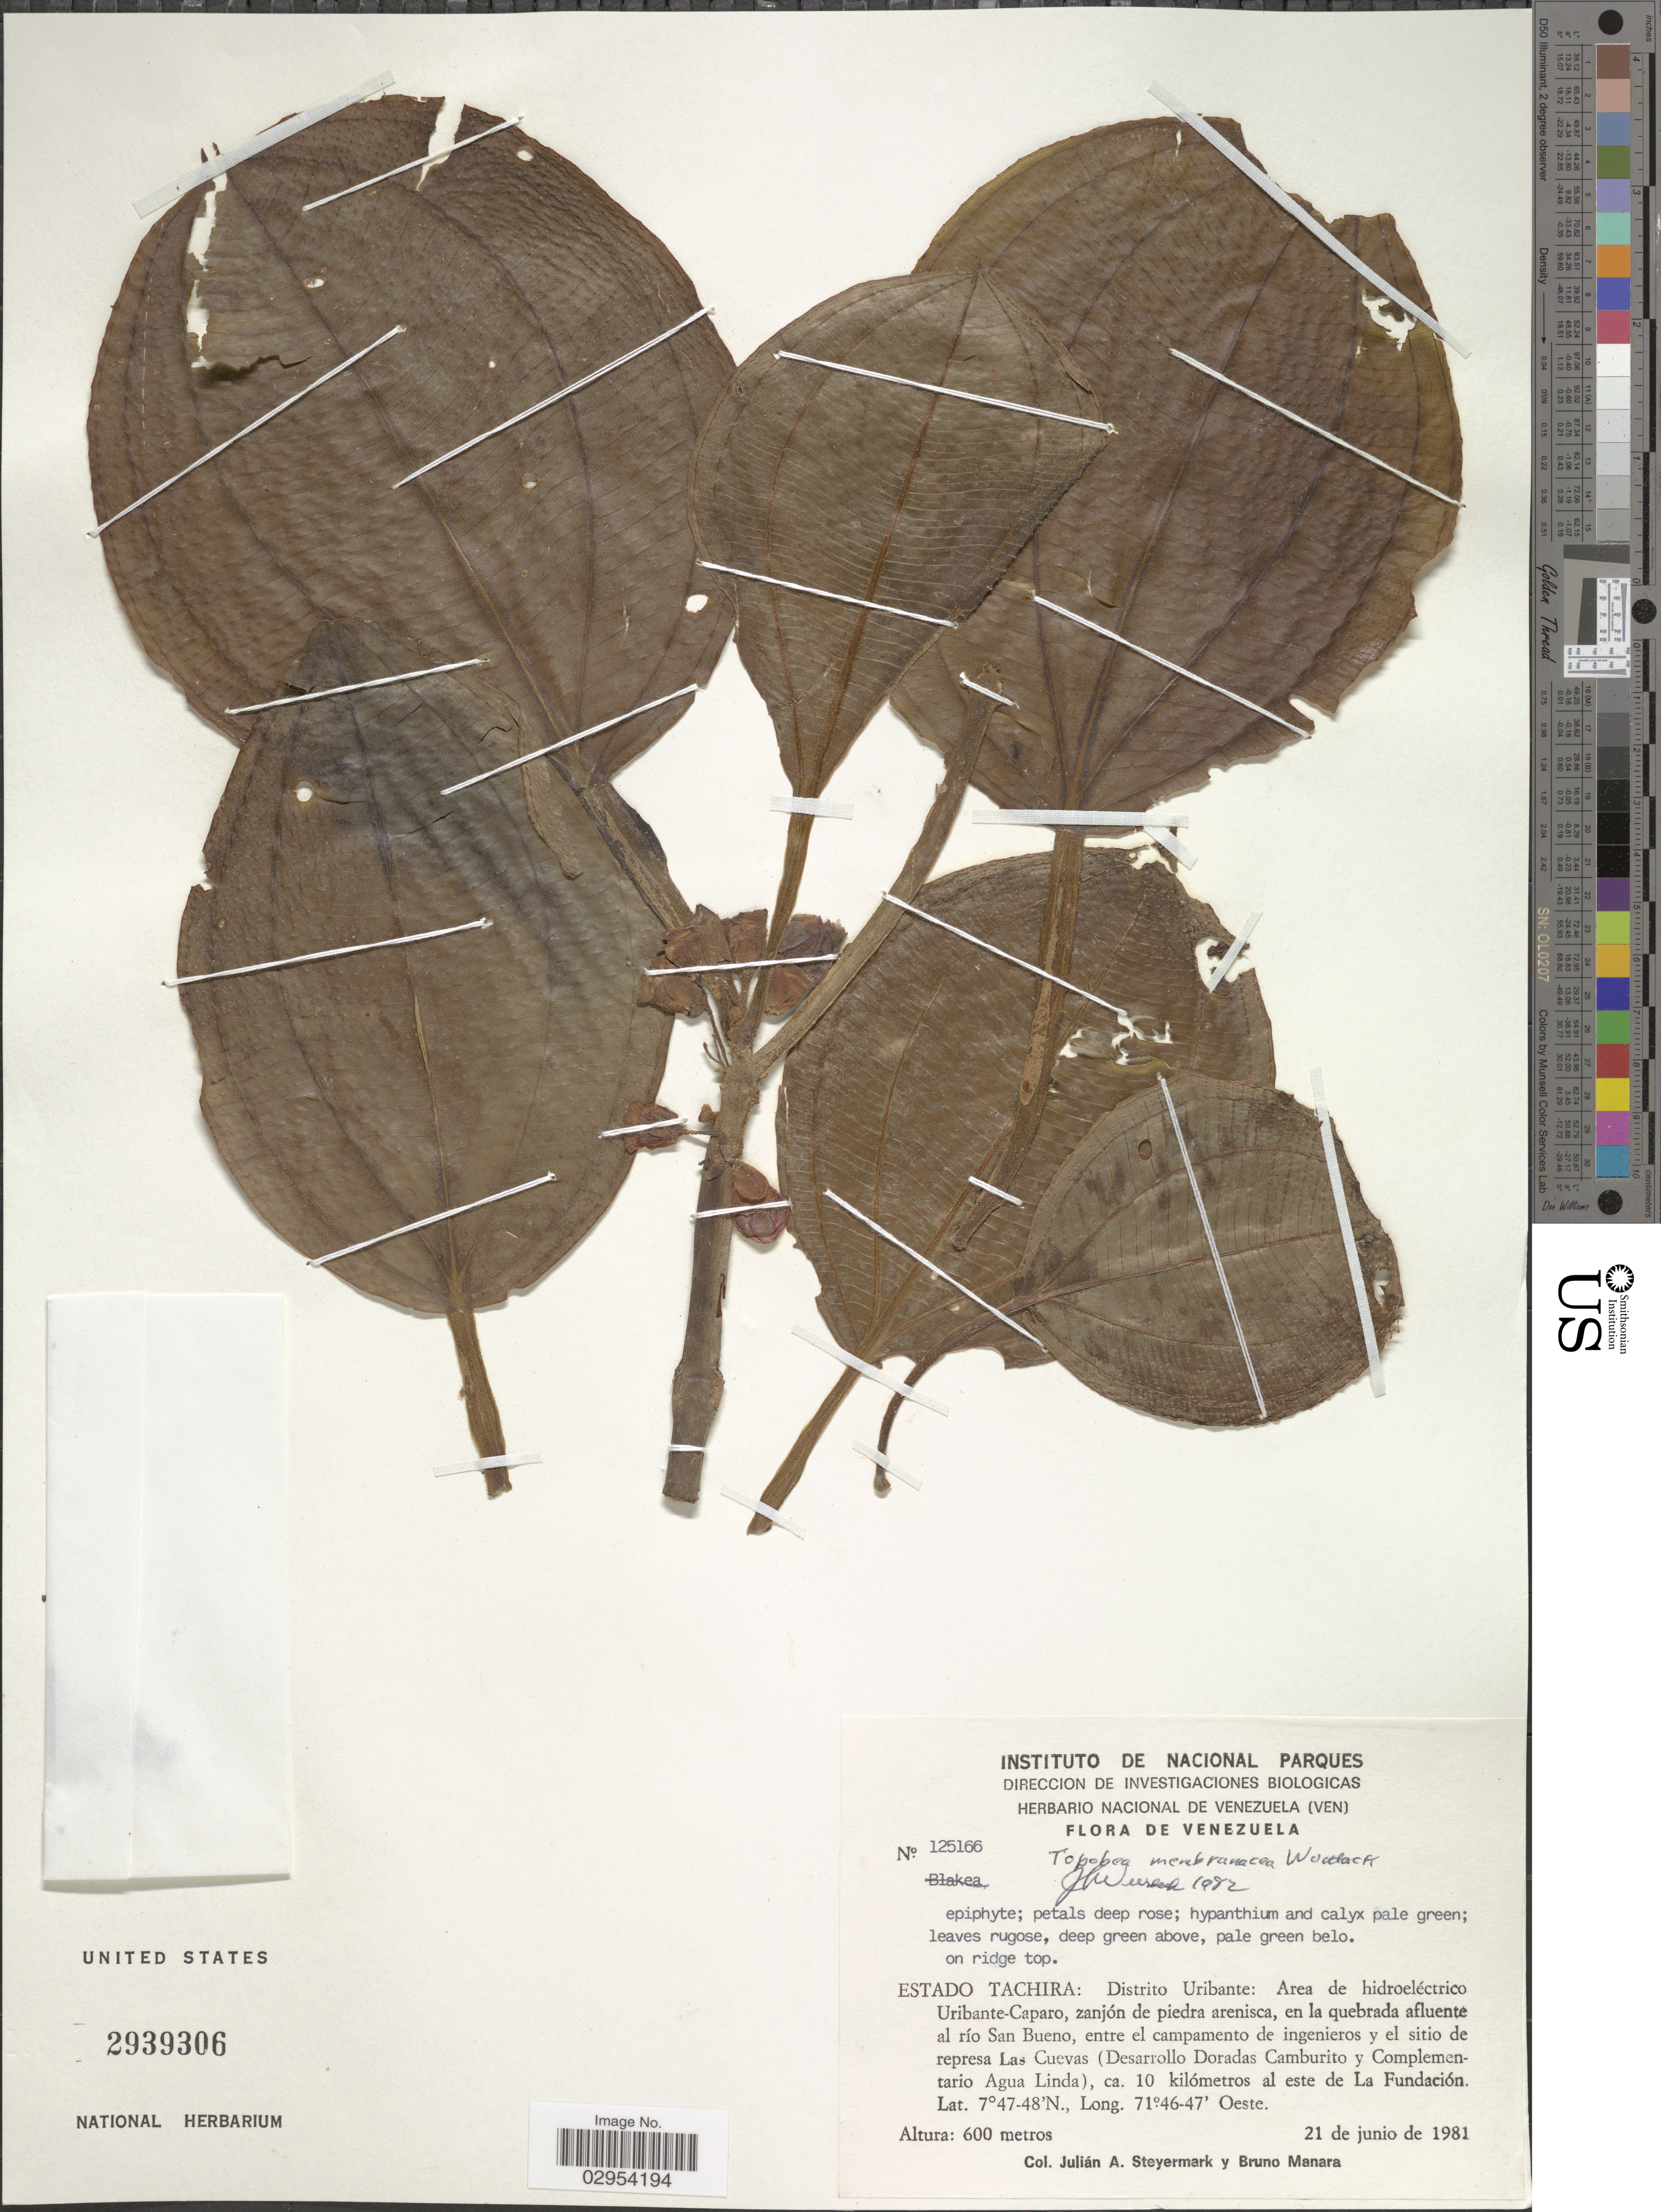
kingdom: Plantae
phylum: Tracheophyta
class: Magnoliopsida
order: Myrtales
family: Melastomataceae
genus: Topobea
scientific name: Topobea membranacea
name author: Wurdack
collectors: J. Steyermark & B. Manara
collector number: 125166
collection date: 1981-06-21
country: Venezuela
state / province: Tachira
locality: Distrito Uribante: Area de hidroeléctrico Uribante-Caparo, zanjón de piedra arenisca, en la quebrada afluente al río San Bueno, entre el campamento de ingenieros y el sitío de represa Las Cuevas (Desarrollo Doradas Camburito y Complementario Agua Linda), ca. 10 kilómetros al este de La Fundación.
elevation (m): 600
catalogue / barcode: US 2939306